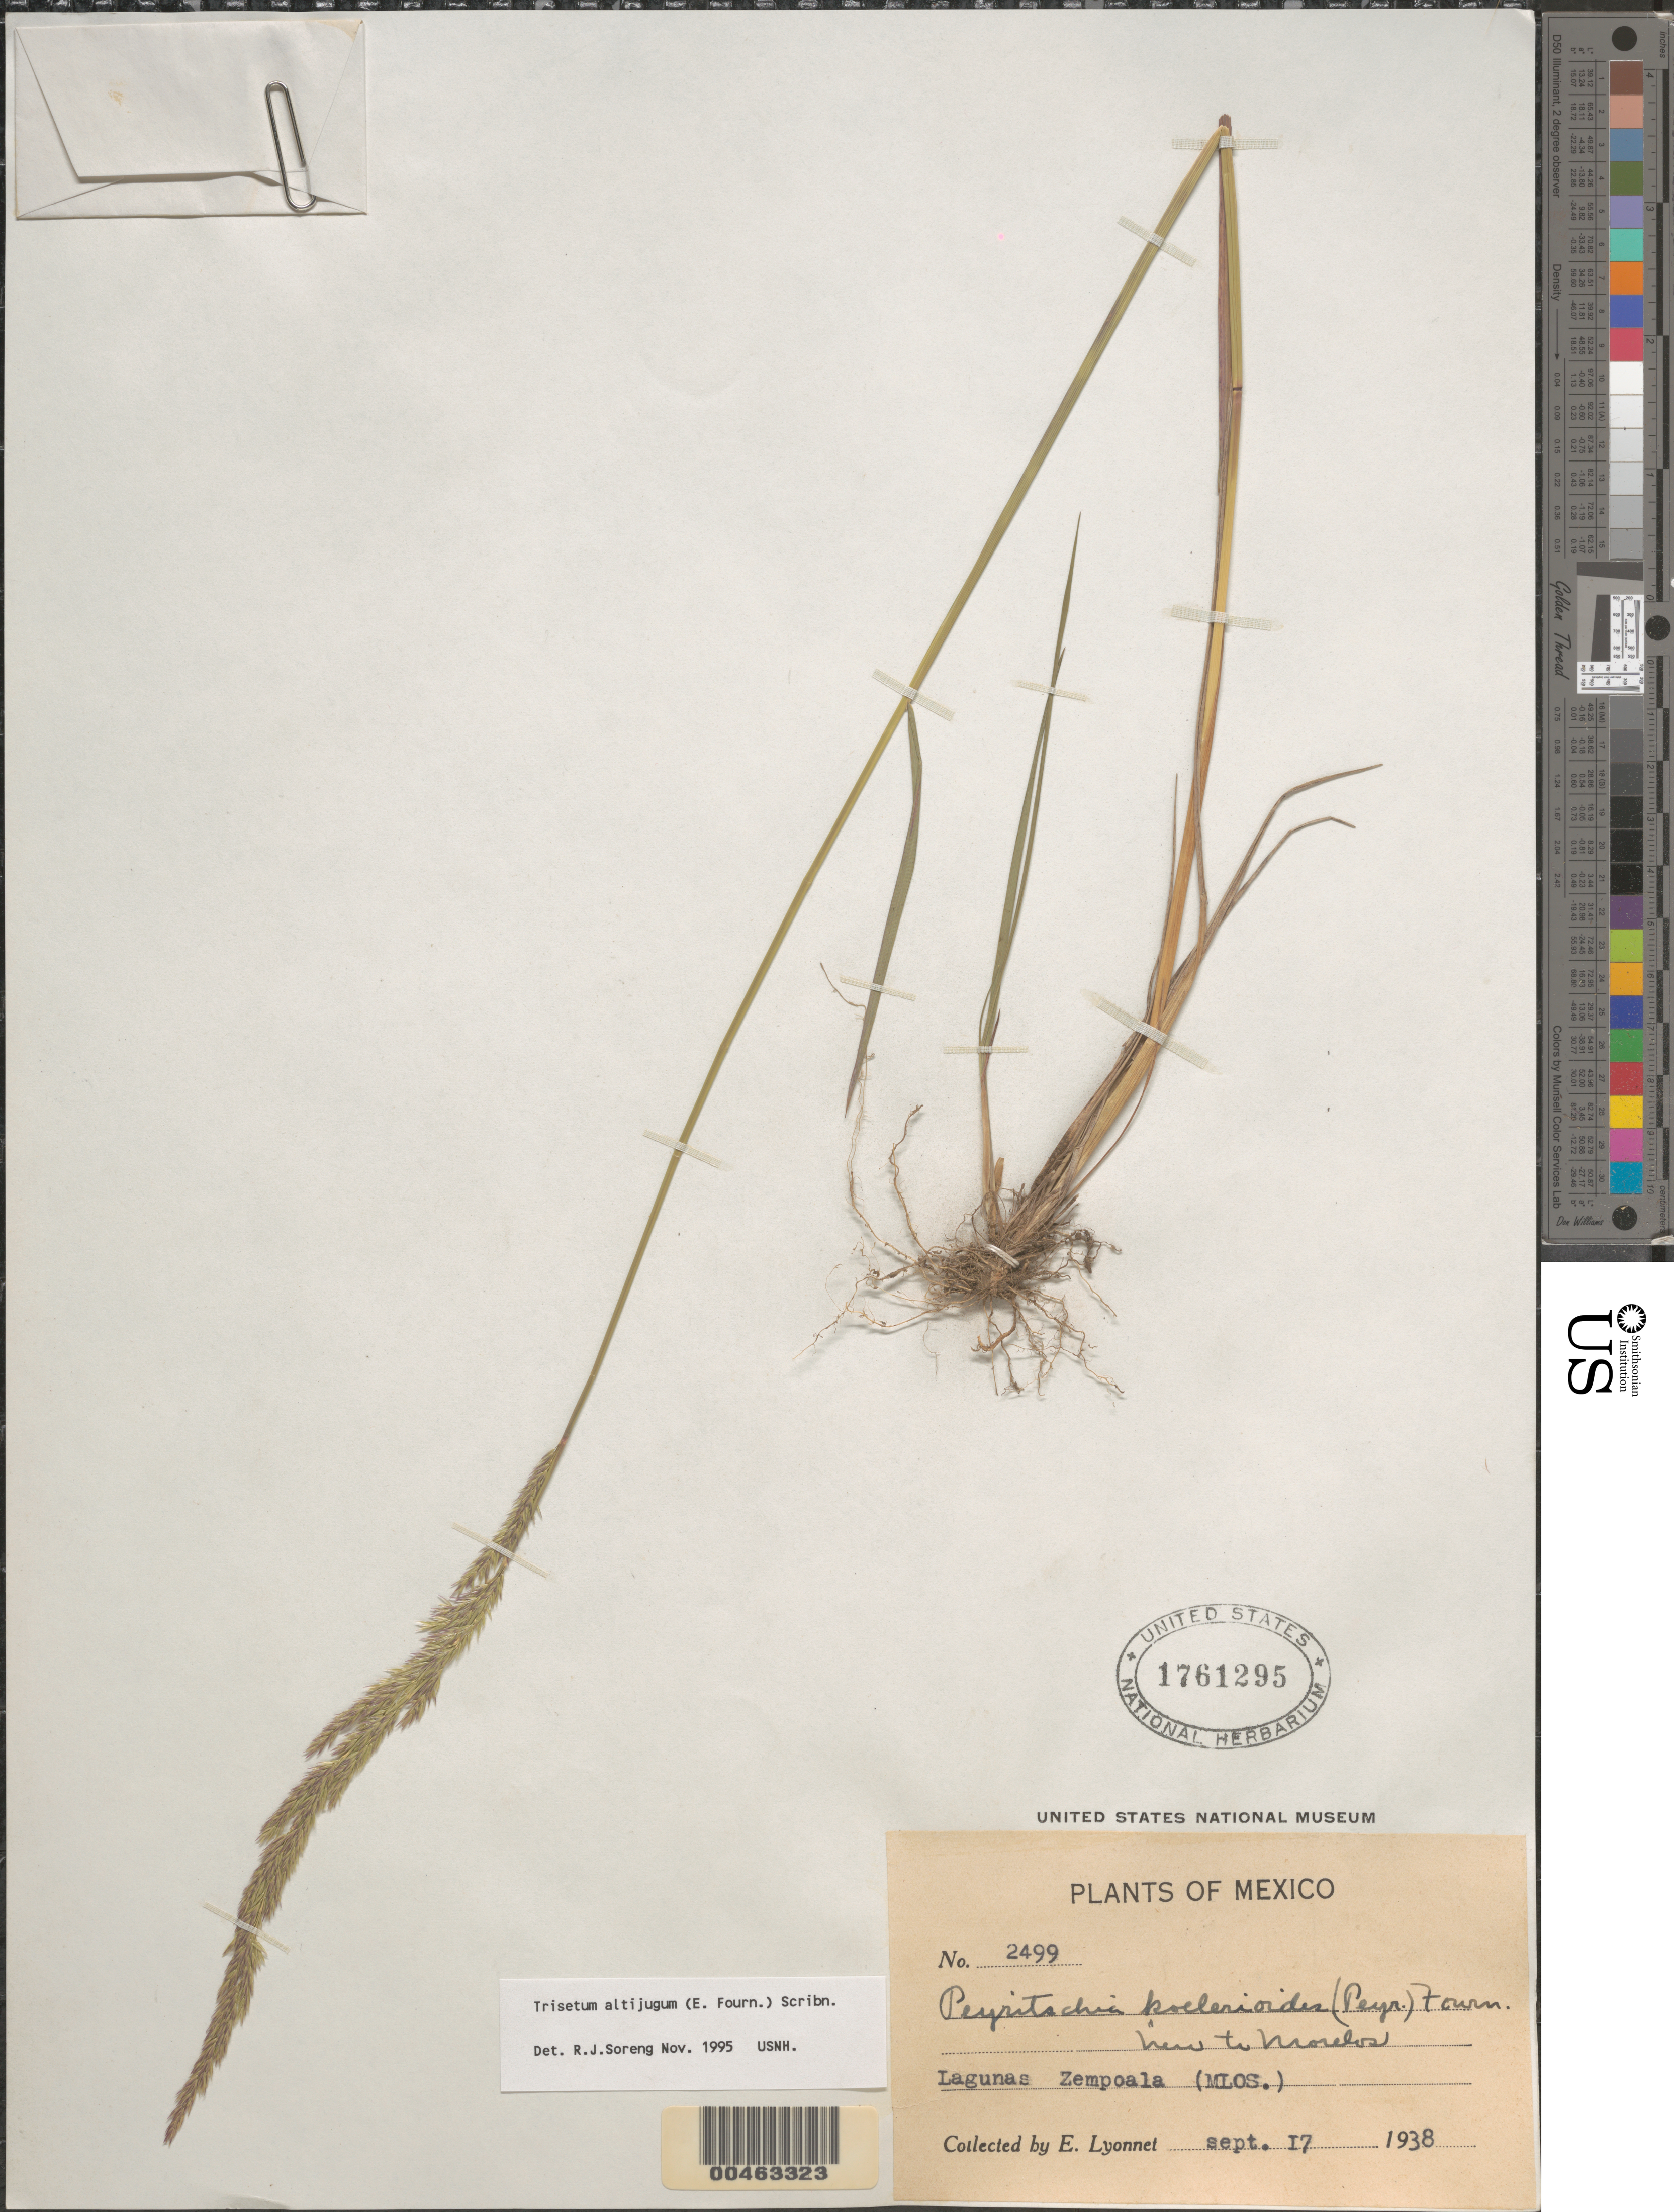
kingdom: Plantae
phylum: Tracheophyta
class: Liliopsida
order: Poales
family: Poaceae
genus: Trisetum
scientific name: Trisetum altijugum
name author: (E. Fourn.) Scribn.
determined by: Soreng, Robert J., Research Associate (BOT), Smithsonian Institution - National Museum of Natural History (UNITED STATES)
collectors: Bro. E. Lyonnet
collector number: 2499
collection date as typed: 17 Sep 1938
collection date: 1938-09-17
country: Mexico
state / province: Morelos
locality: Lagunas Zempoala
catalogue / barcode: US 1761295